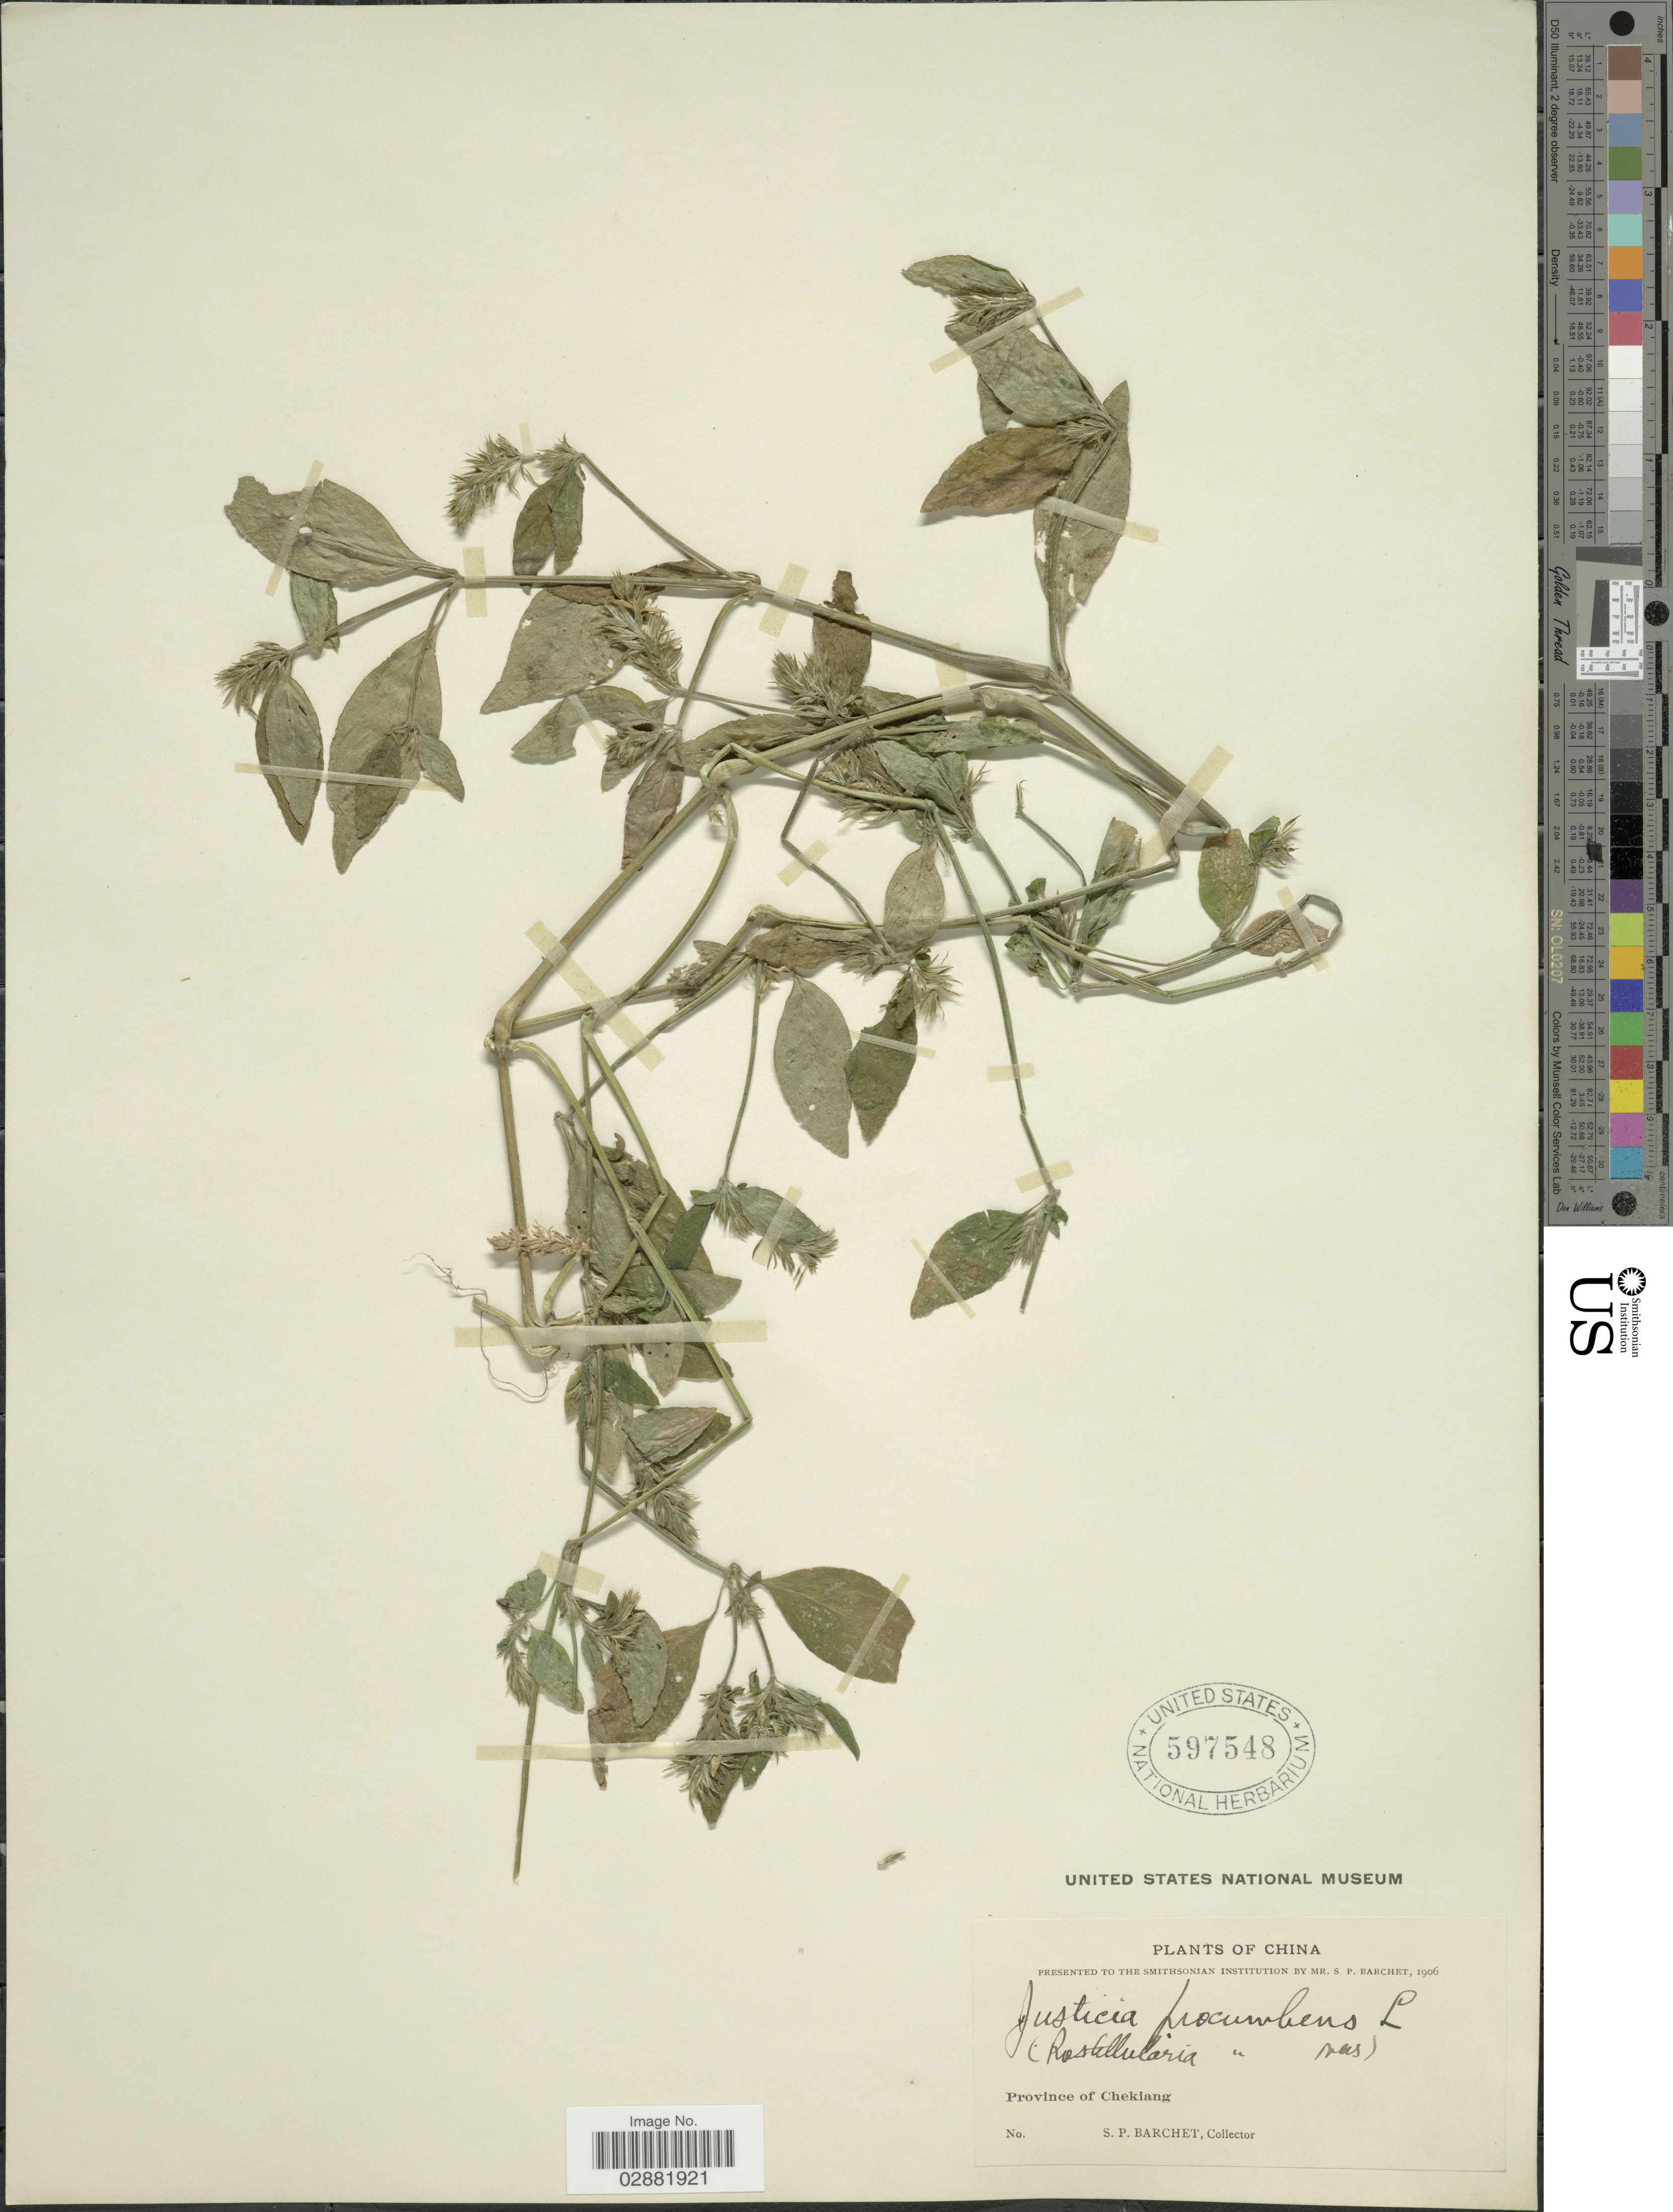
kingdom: Plantae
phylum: Tracheophyta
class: Magnoliopsida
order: Lamiales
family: Acanthaceae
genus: Justicia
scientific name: Justicia procumbens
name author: L.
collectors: S. P. Barchet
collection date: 1906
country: China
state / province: Zhejiang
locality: Province of Chekiang.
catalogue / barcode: US 597548